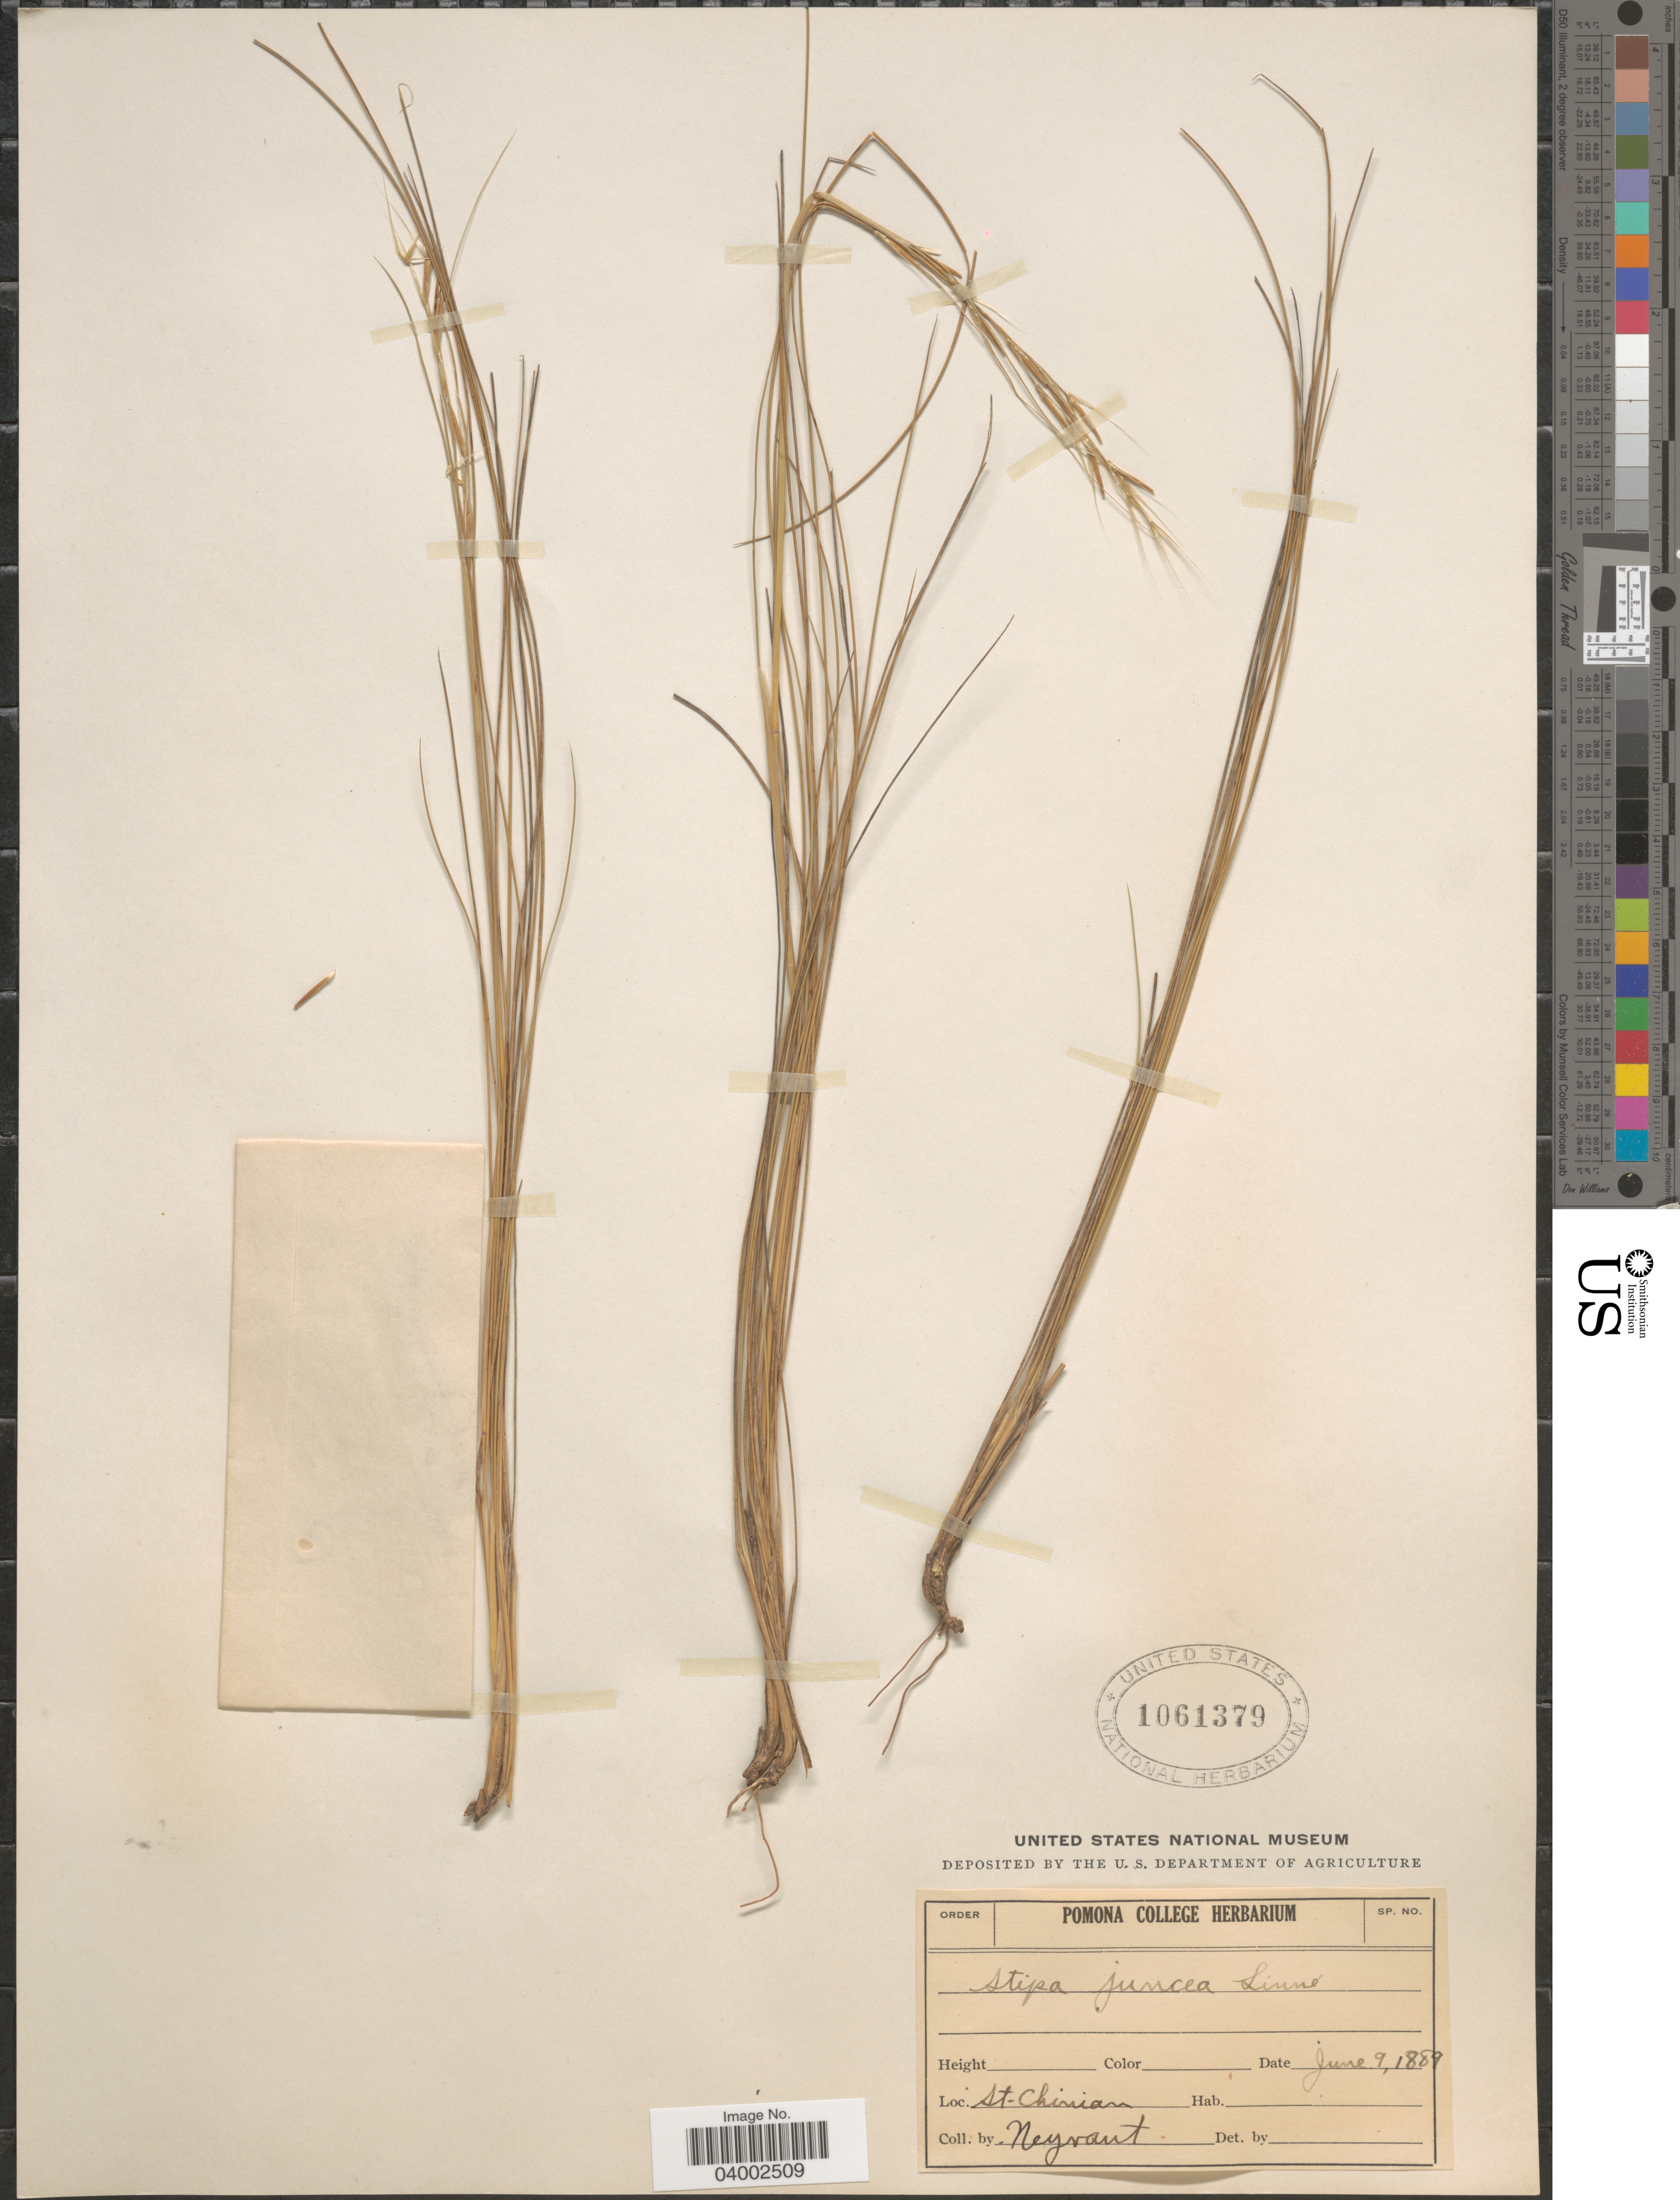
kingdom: Plantae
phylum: Tracheophyta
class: Liliopsida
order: Poales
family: Poaceae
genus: Stipa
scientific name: Stipa juncea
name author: Michaux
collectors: Neyraut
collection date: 1889-06-09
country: France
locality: St. Chinian.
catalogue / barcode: US 1061379